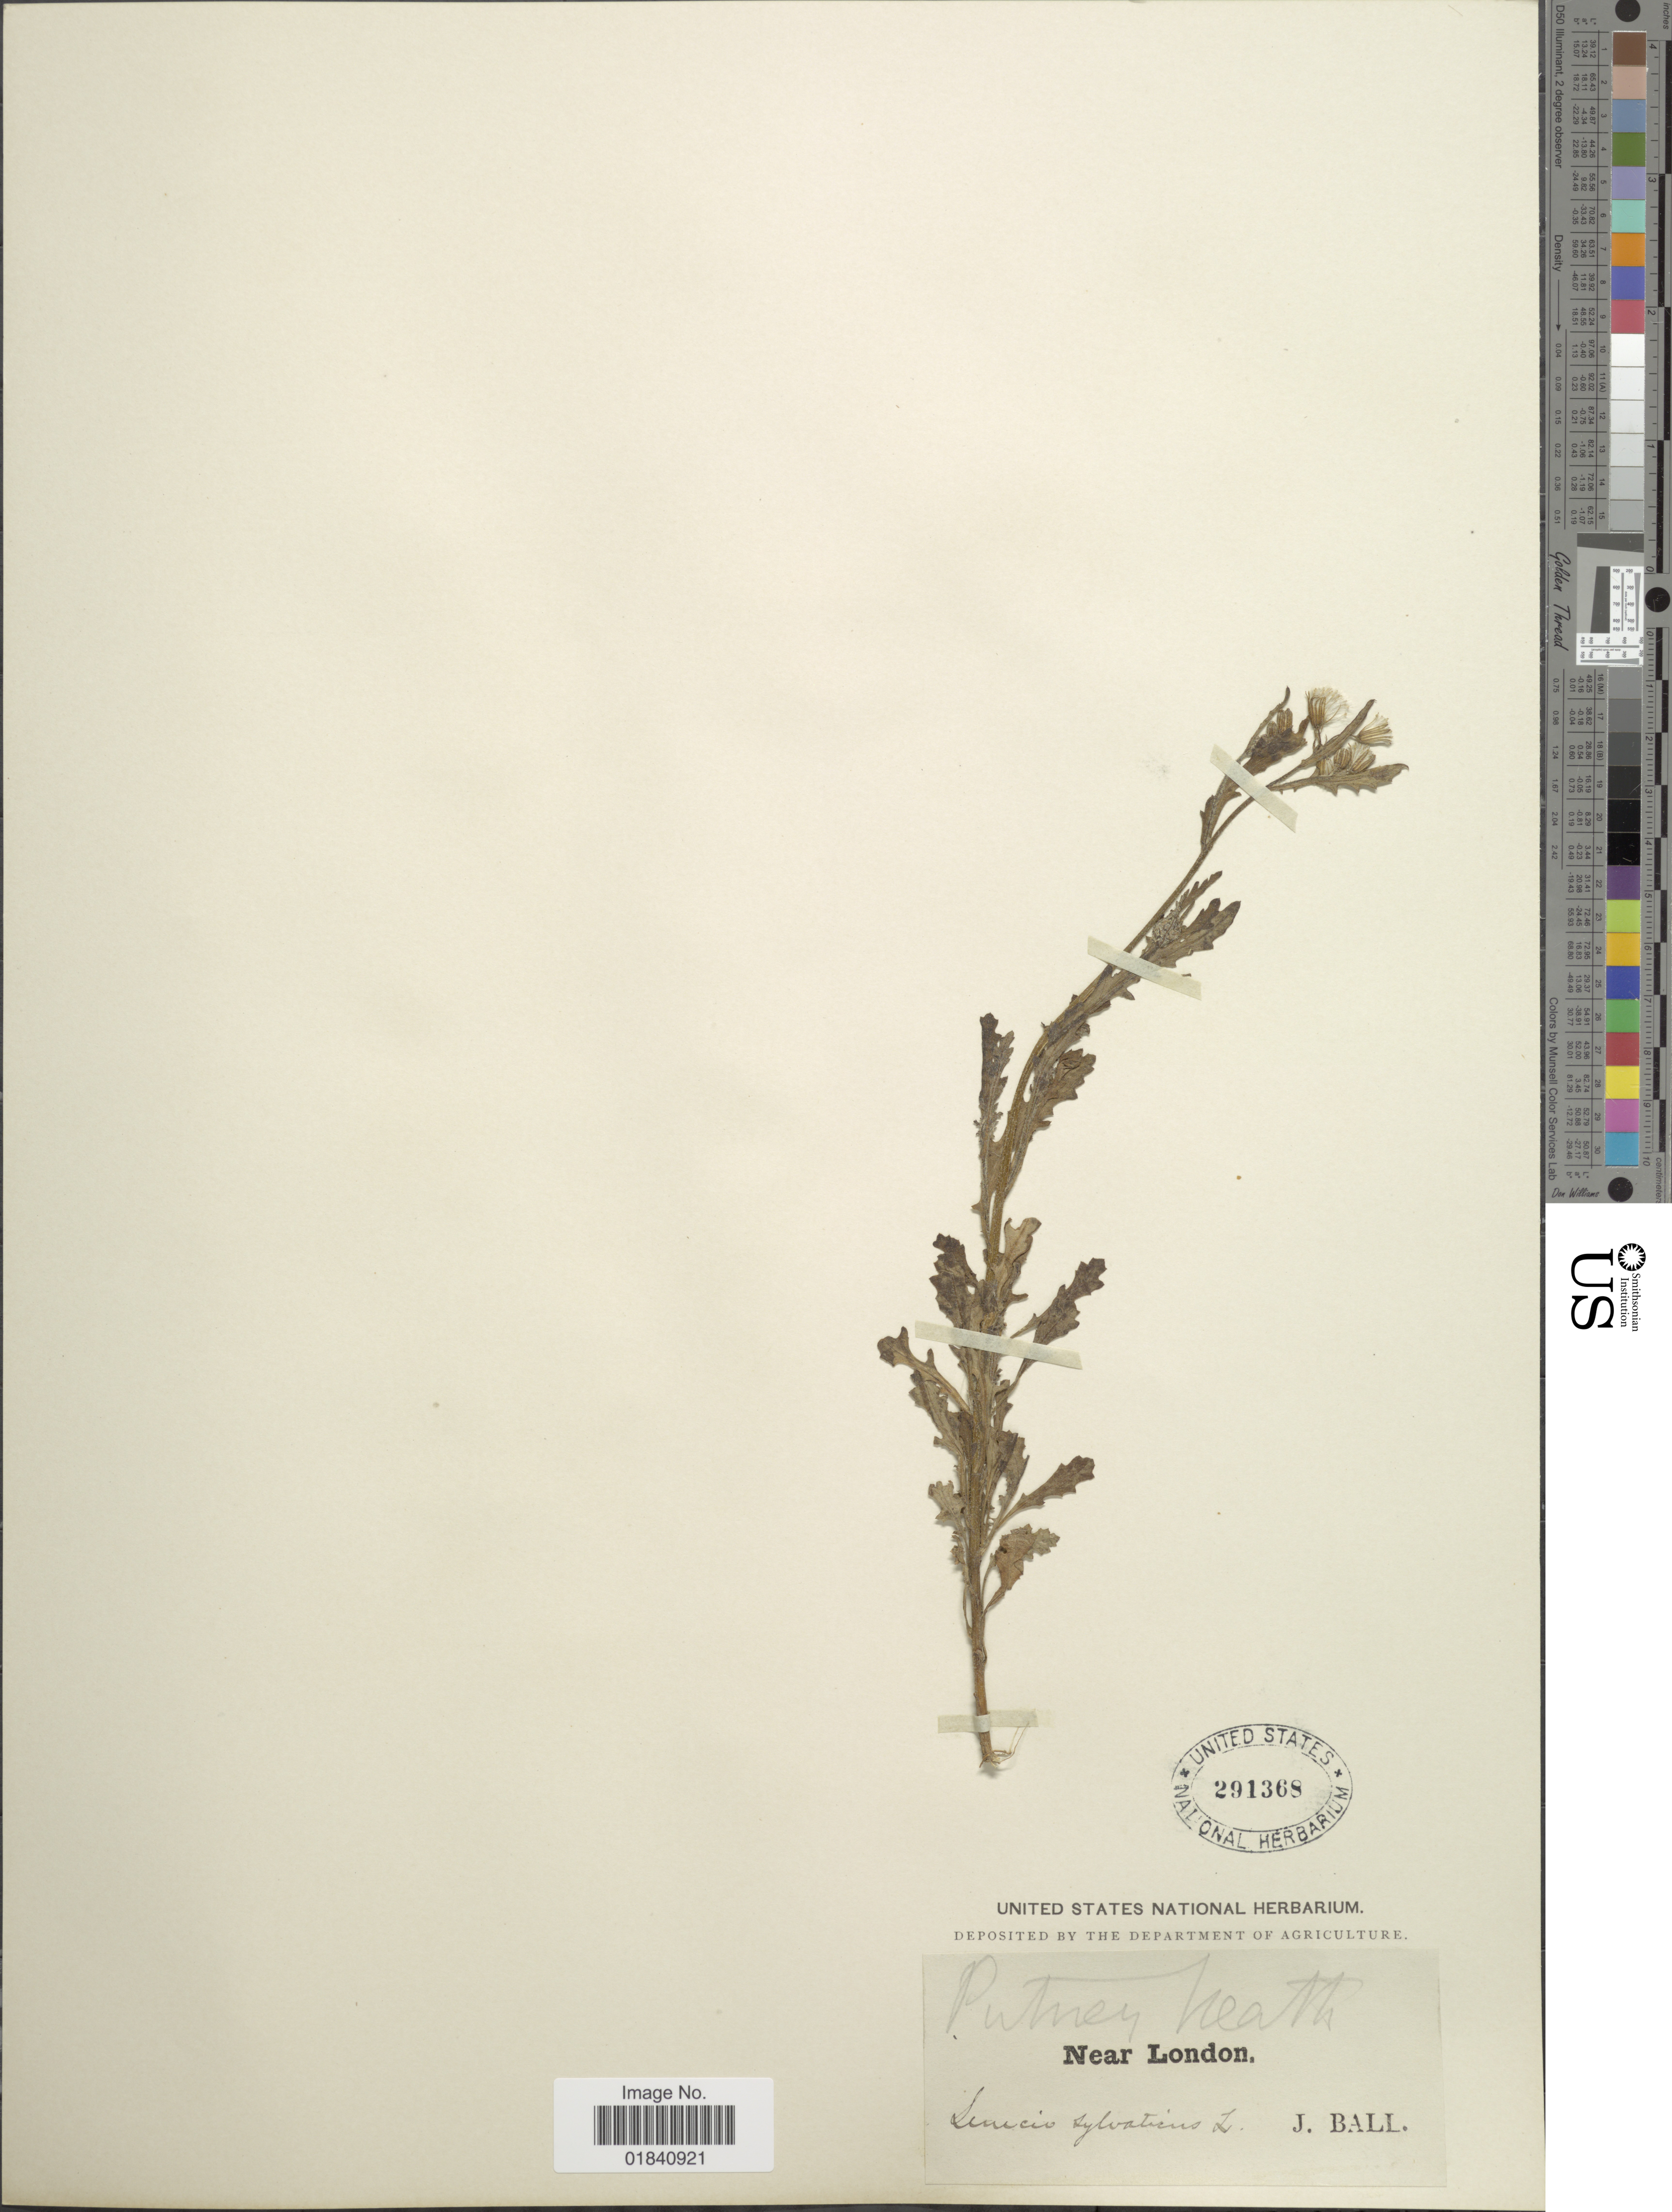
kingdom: Plantae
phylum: Tracheophyta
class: Magnoliopsida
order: Asterales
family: Asteraceae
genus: Senecio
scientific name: Senecio sylvaticus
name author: L.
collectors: J. Ball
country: United Kingdom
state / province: England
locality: Near London. Putney neath [unsure placement]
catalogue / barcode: US 291368